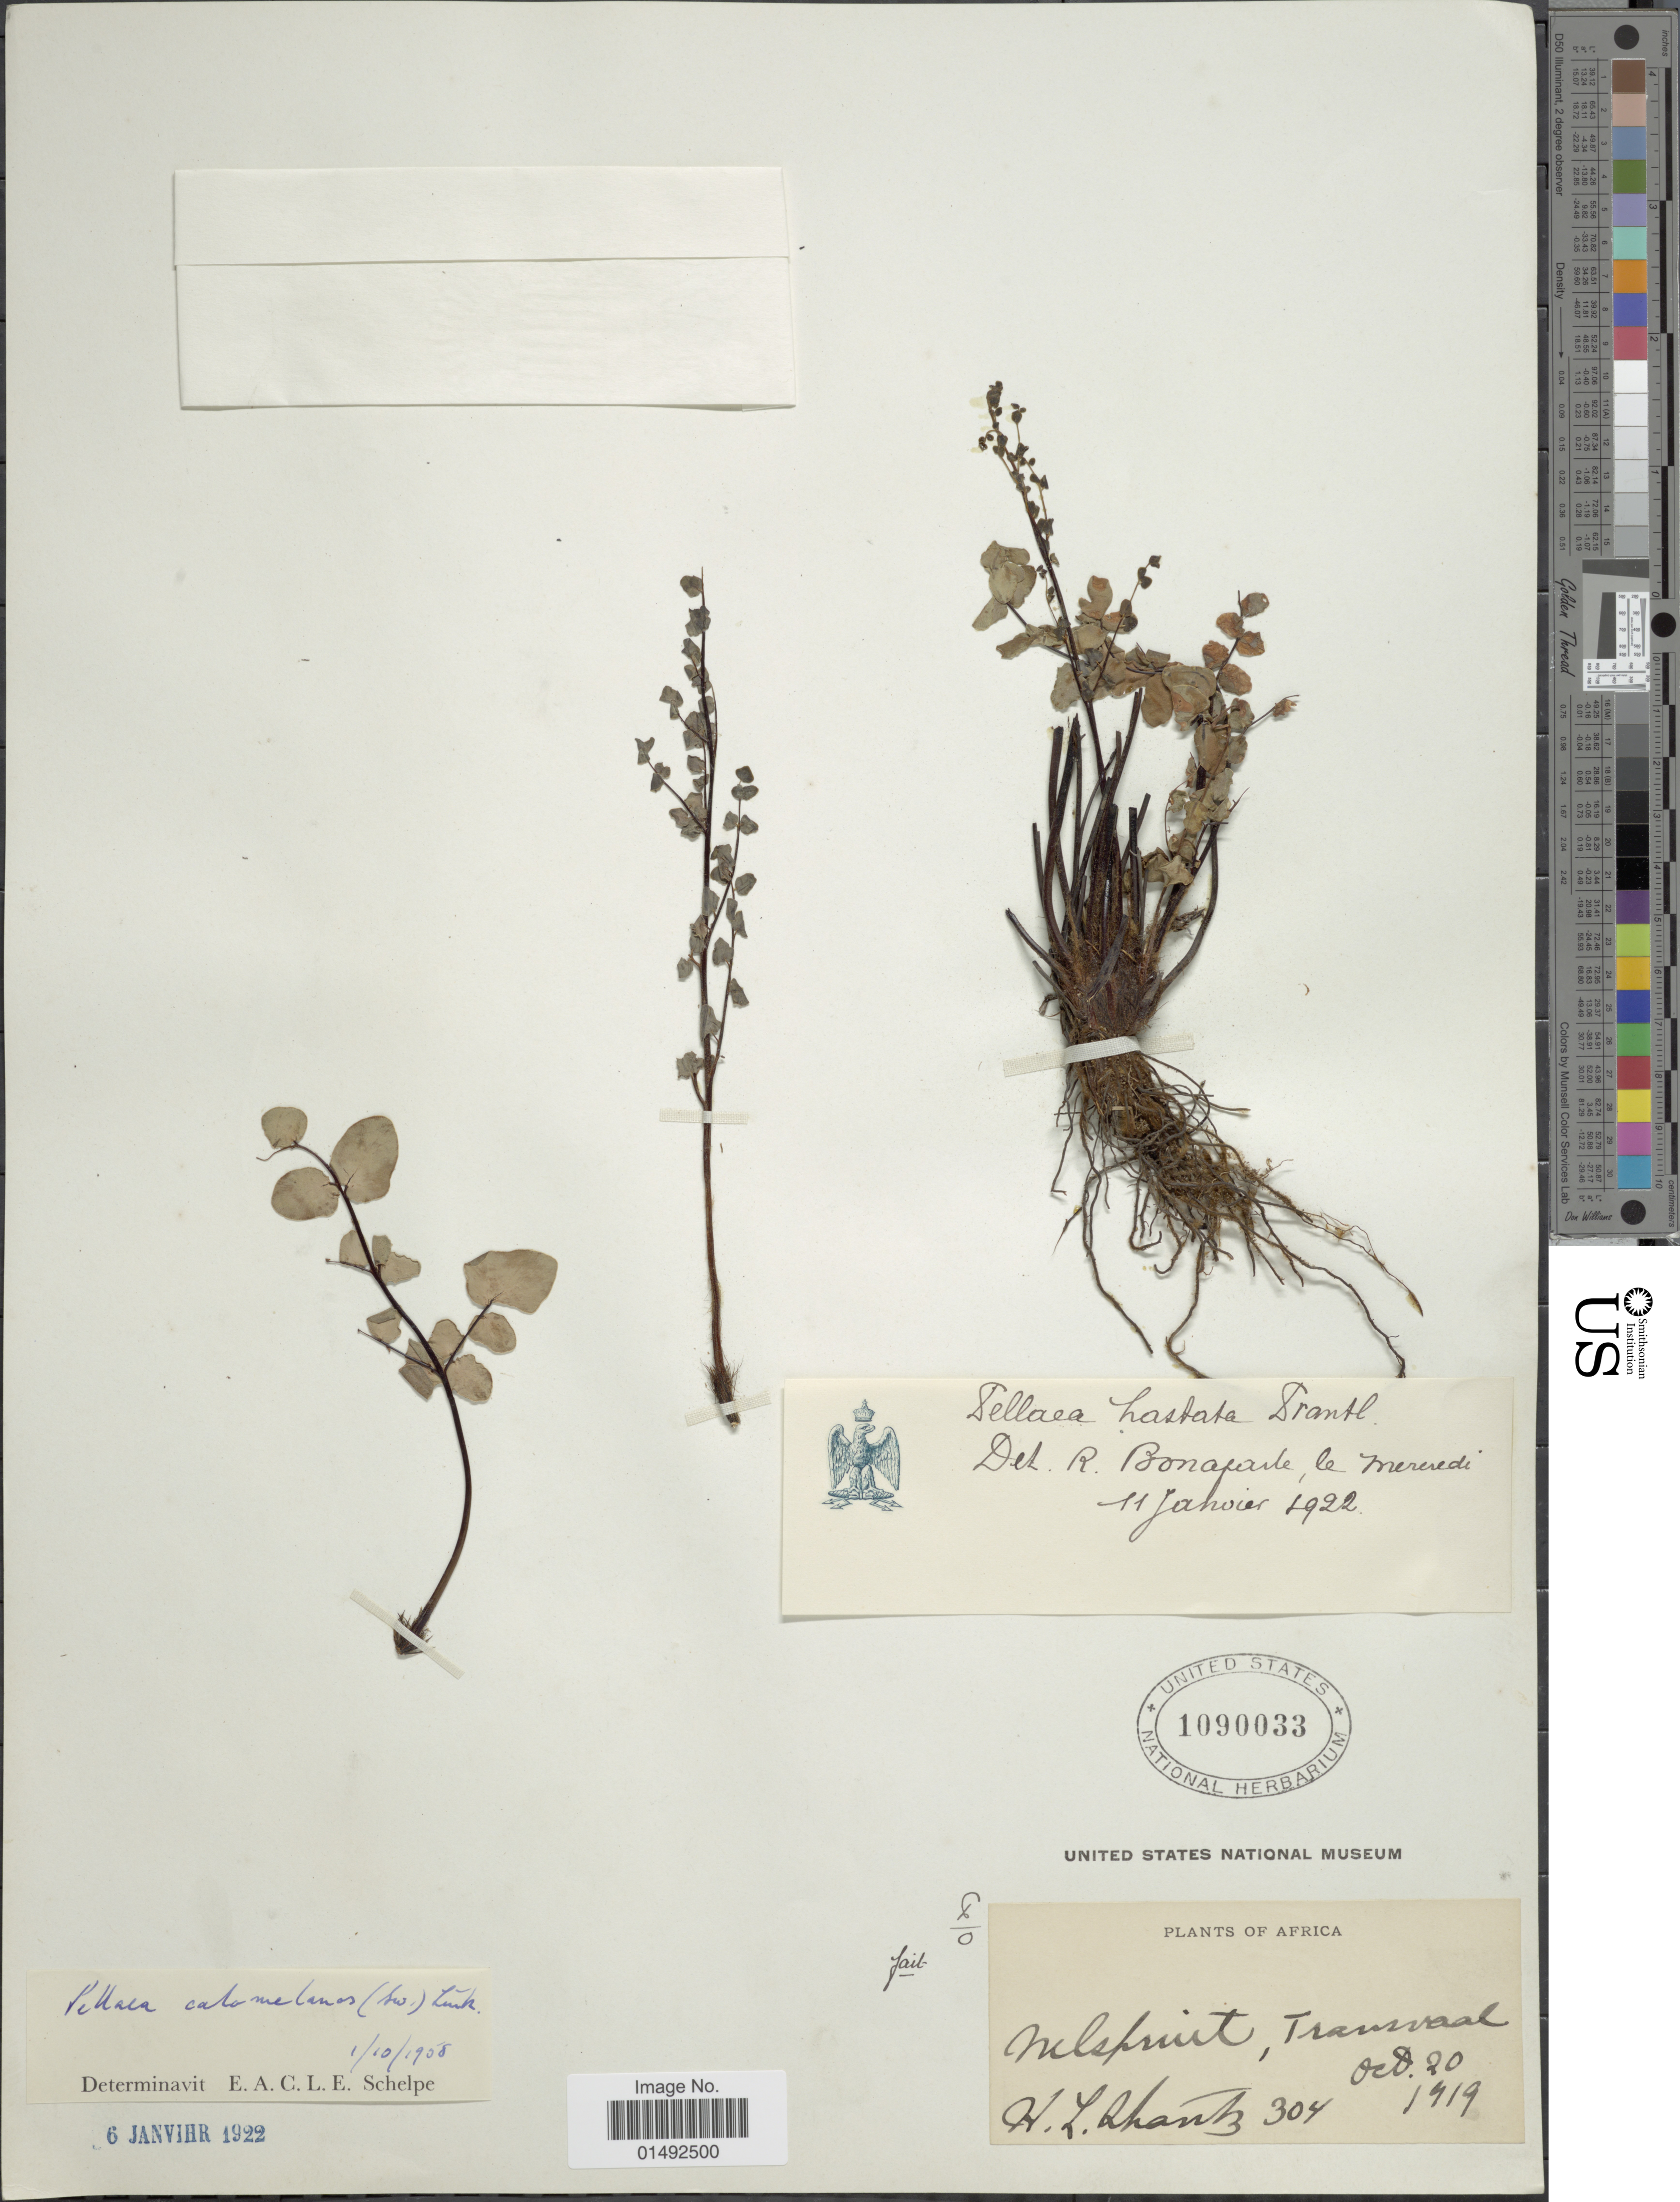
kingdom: Plantae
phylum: Tracheophyta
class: Polypodiopsida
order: Polypodiales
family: Pteridaceae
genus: Pellaea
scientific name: Pellaea calomelanos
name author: (Sw.) Link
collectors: H. Shantz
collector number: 304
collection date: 1919-11-20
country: South Africa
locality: Africa, Nelspruit, Transvaal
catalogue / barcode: US 1090033